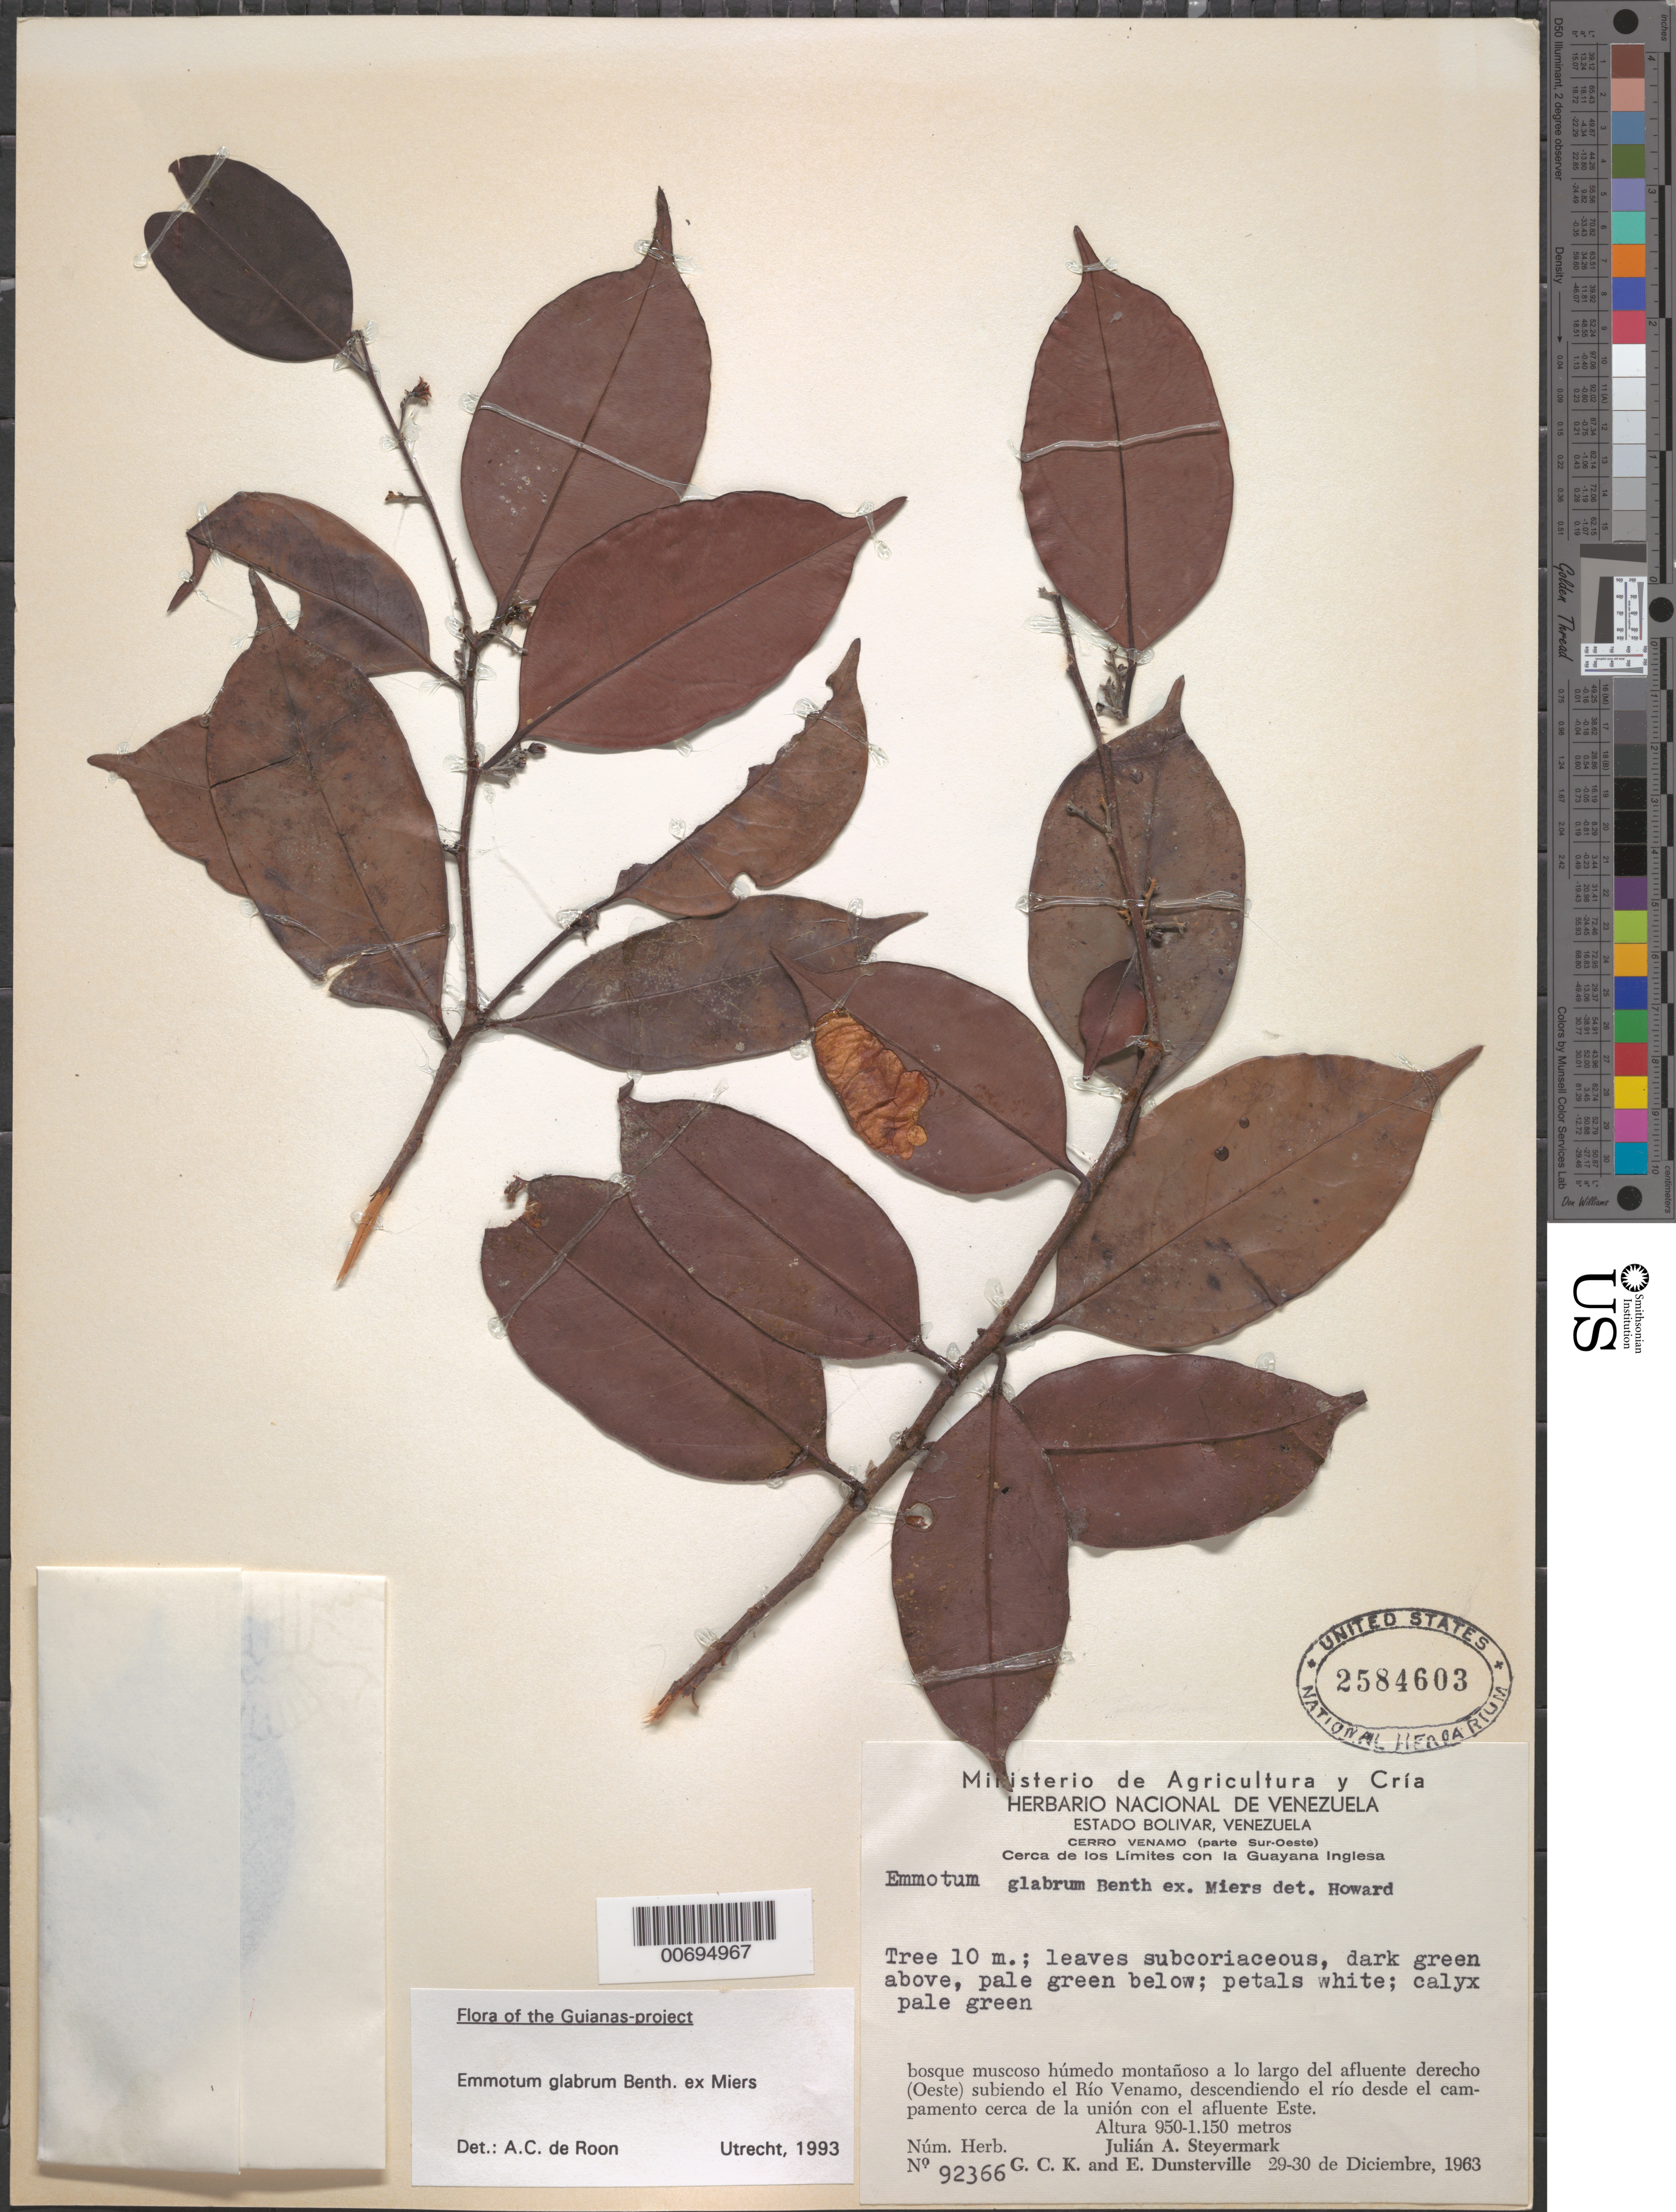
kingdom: Plantae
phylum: Tracheophyta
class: Magnoliopsida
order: Metteniusales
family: Metteniusaceae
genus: Emmotum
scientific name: Emmotum glabrum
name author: Benth. ex Miers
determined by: de Roon, A. C.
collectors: J. Steyermark, G. C. K. Dunsterville & E. Dunsterville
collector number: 92366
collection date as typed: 29-Dec-63 to 30-Dec-63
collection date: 1963-12-29/1963-12-30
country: Venezuela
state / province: Bolívar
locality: Cerro Venamo, Río Venamo, cerca de los limites con Guayana Inglesa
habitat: Bosque muscoso humedo montanoso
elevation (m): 950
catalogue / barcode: US 2584603